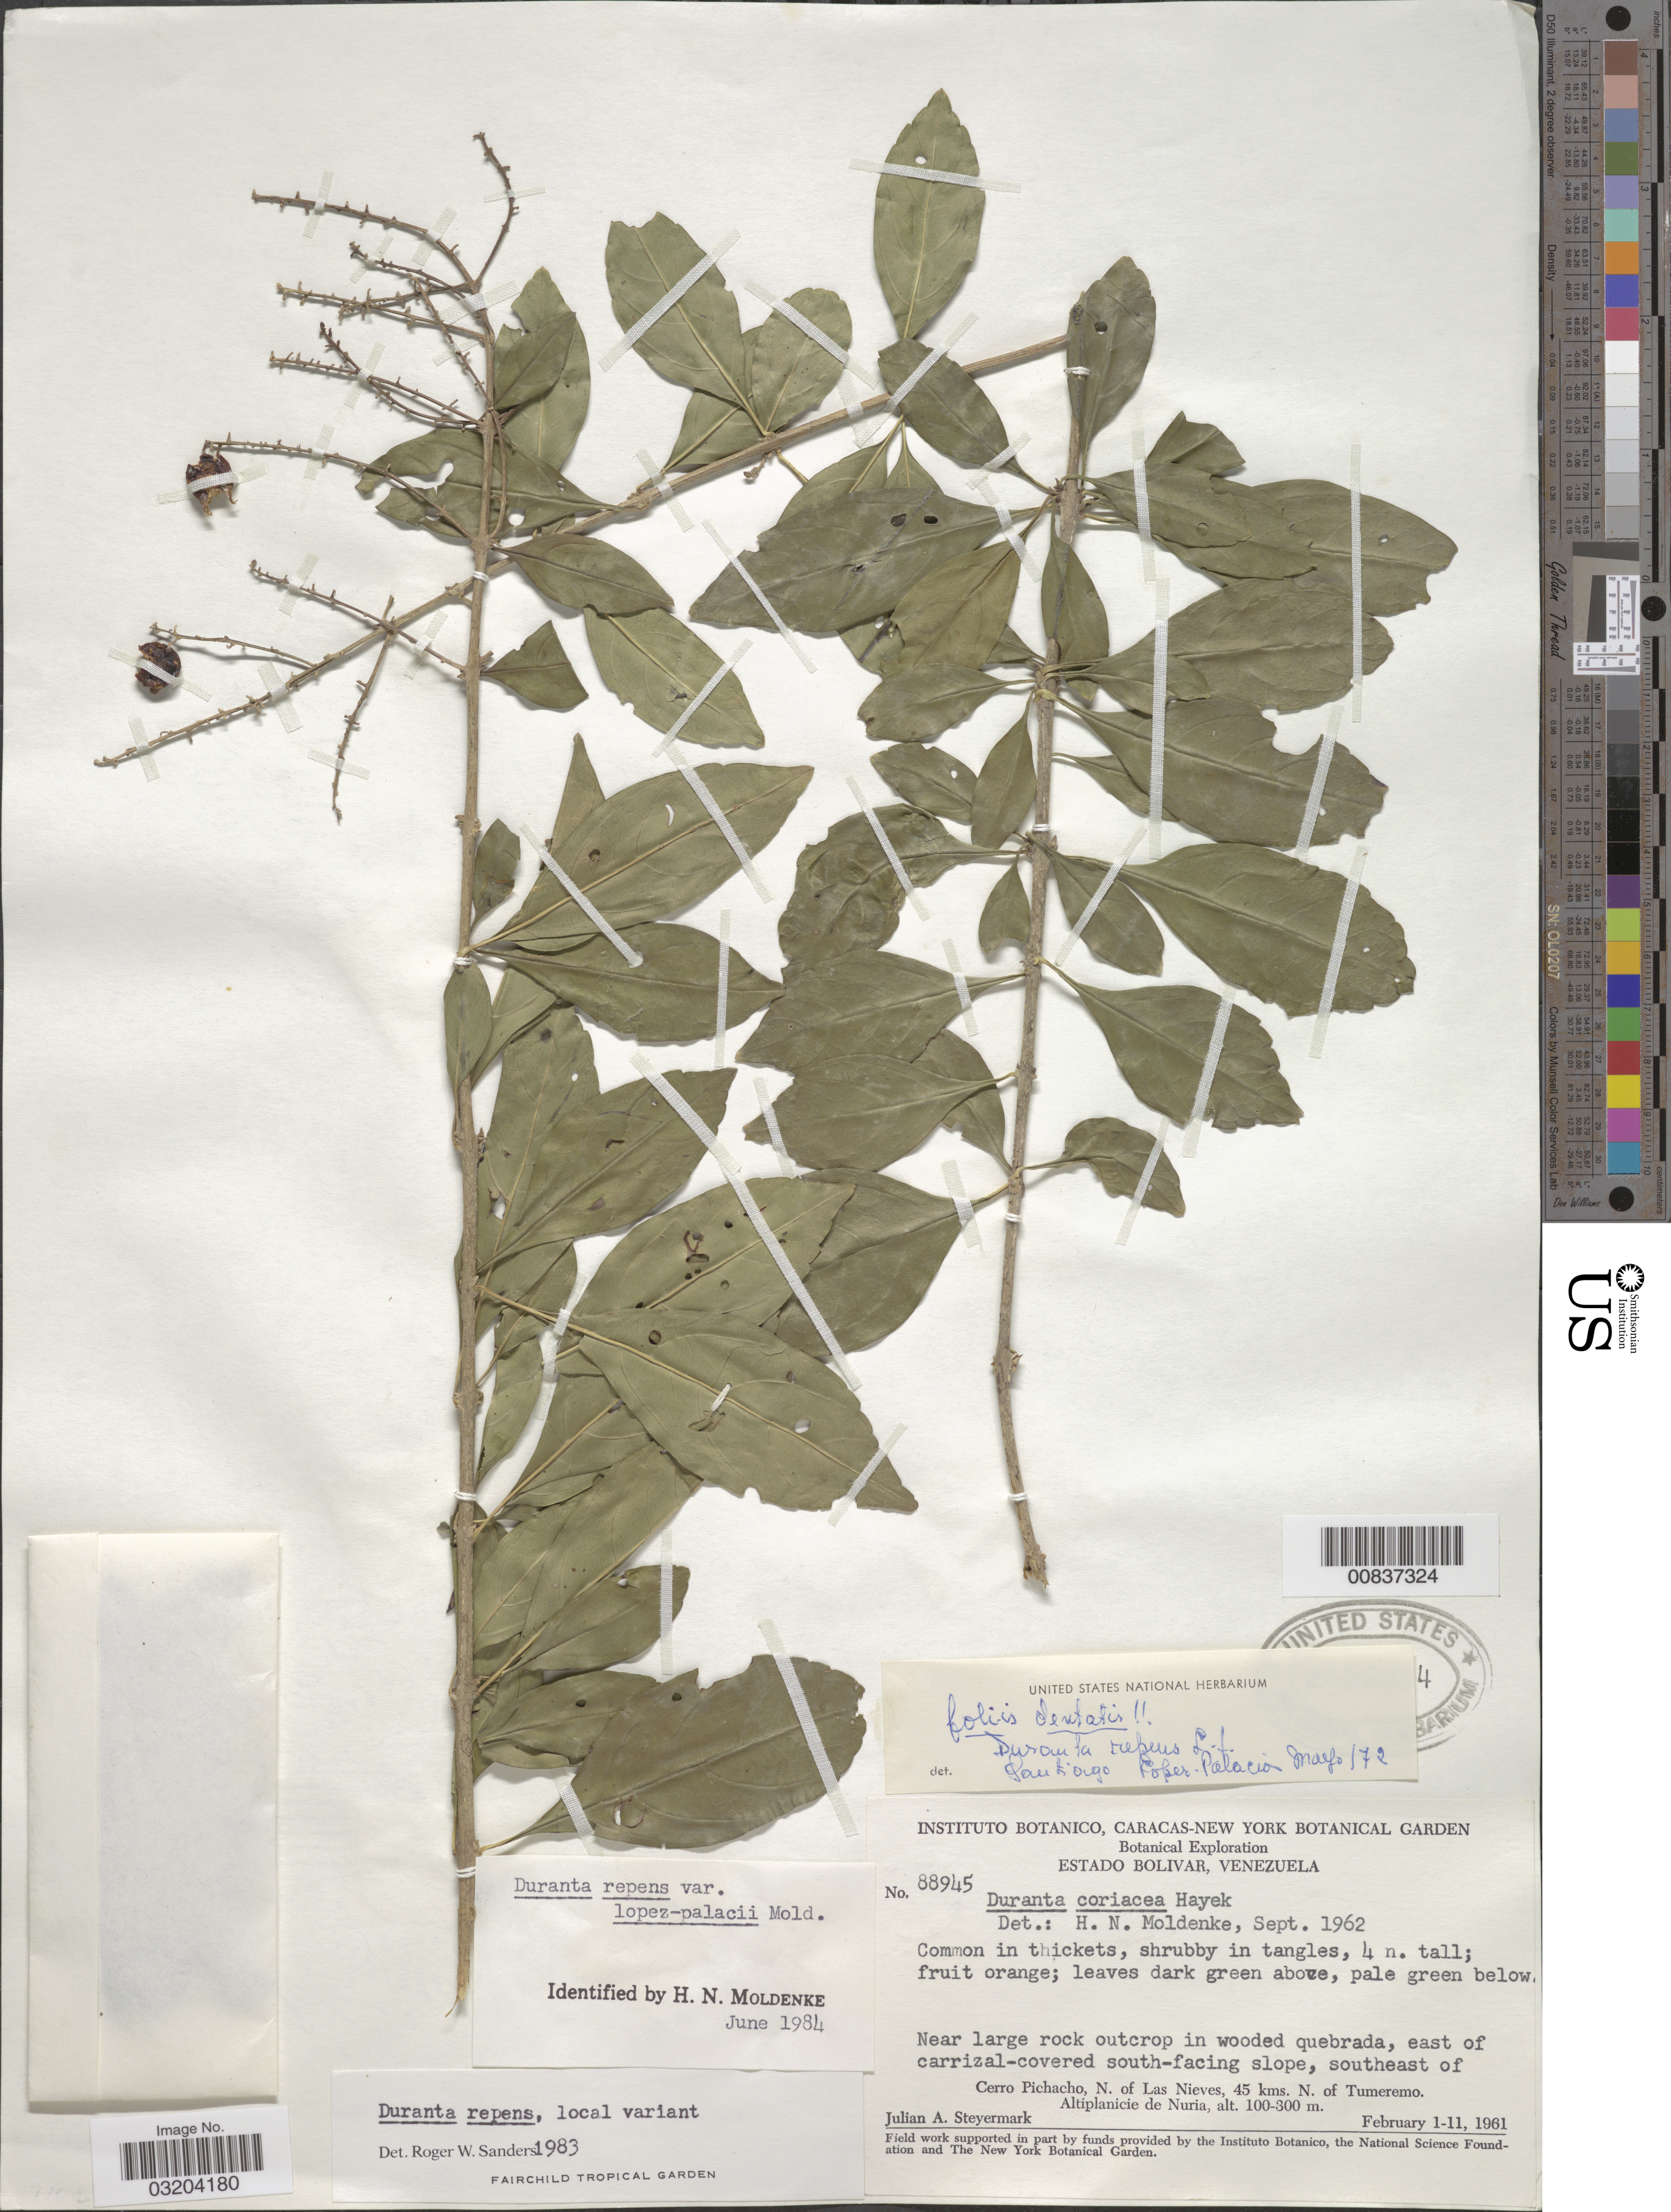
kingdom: Plantae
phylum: Tracheophyta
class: Magnoliopsida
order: Lamiales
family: Verbenaceae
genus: Duranta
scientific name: Duranta repens var. lopez-palacii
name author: Moldenke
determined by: Moldenke, H. N.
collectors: J. Steyermark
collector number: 88945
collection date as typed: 1-Feb-61 to 11-Feb-61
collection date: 1961-02-01/1961-02-11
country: Venezuela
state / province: Bolívar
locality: Cerro El Picacho, SE of; N of Las Nieves, 45 km N of Tumeremo, Altiplanicie de Nuria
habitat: In thickets; Near large rock outcrop in wooded quebrada, east of carrizal-covered south-facing slope, SE of cerro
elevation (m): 100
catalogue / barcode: US 2400034